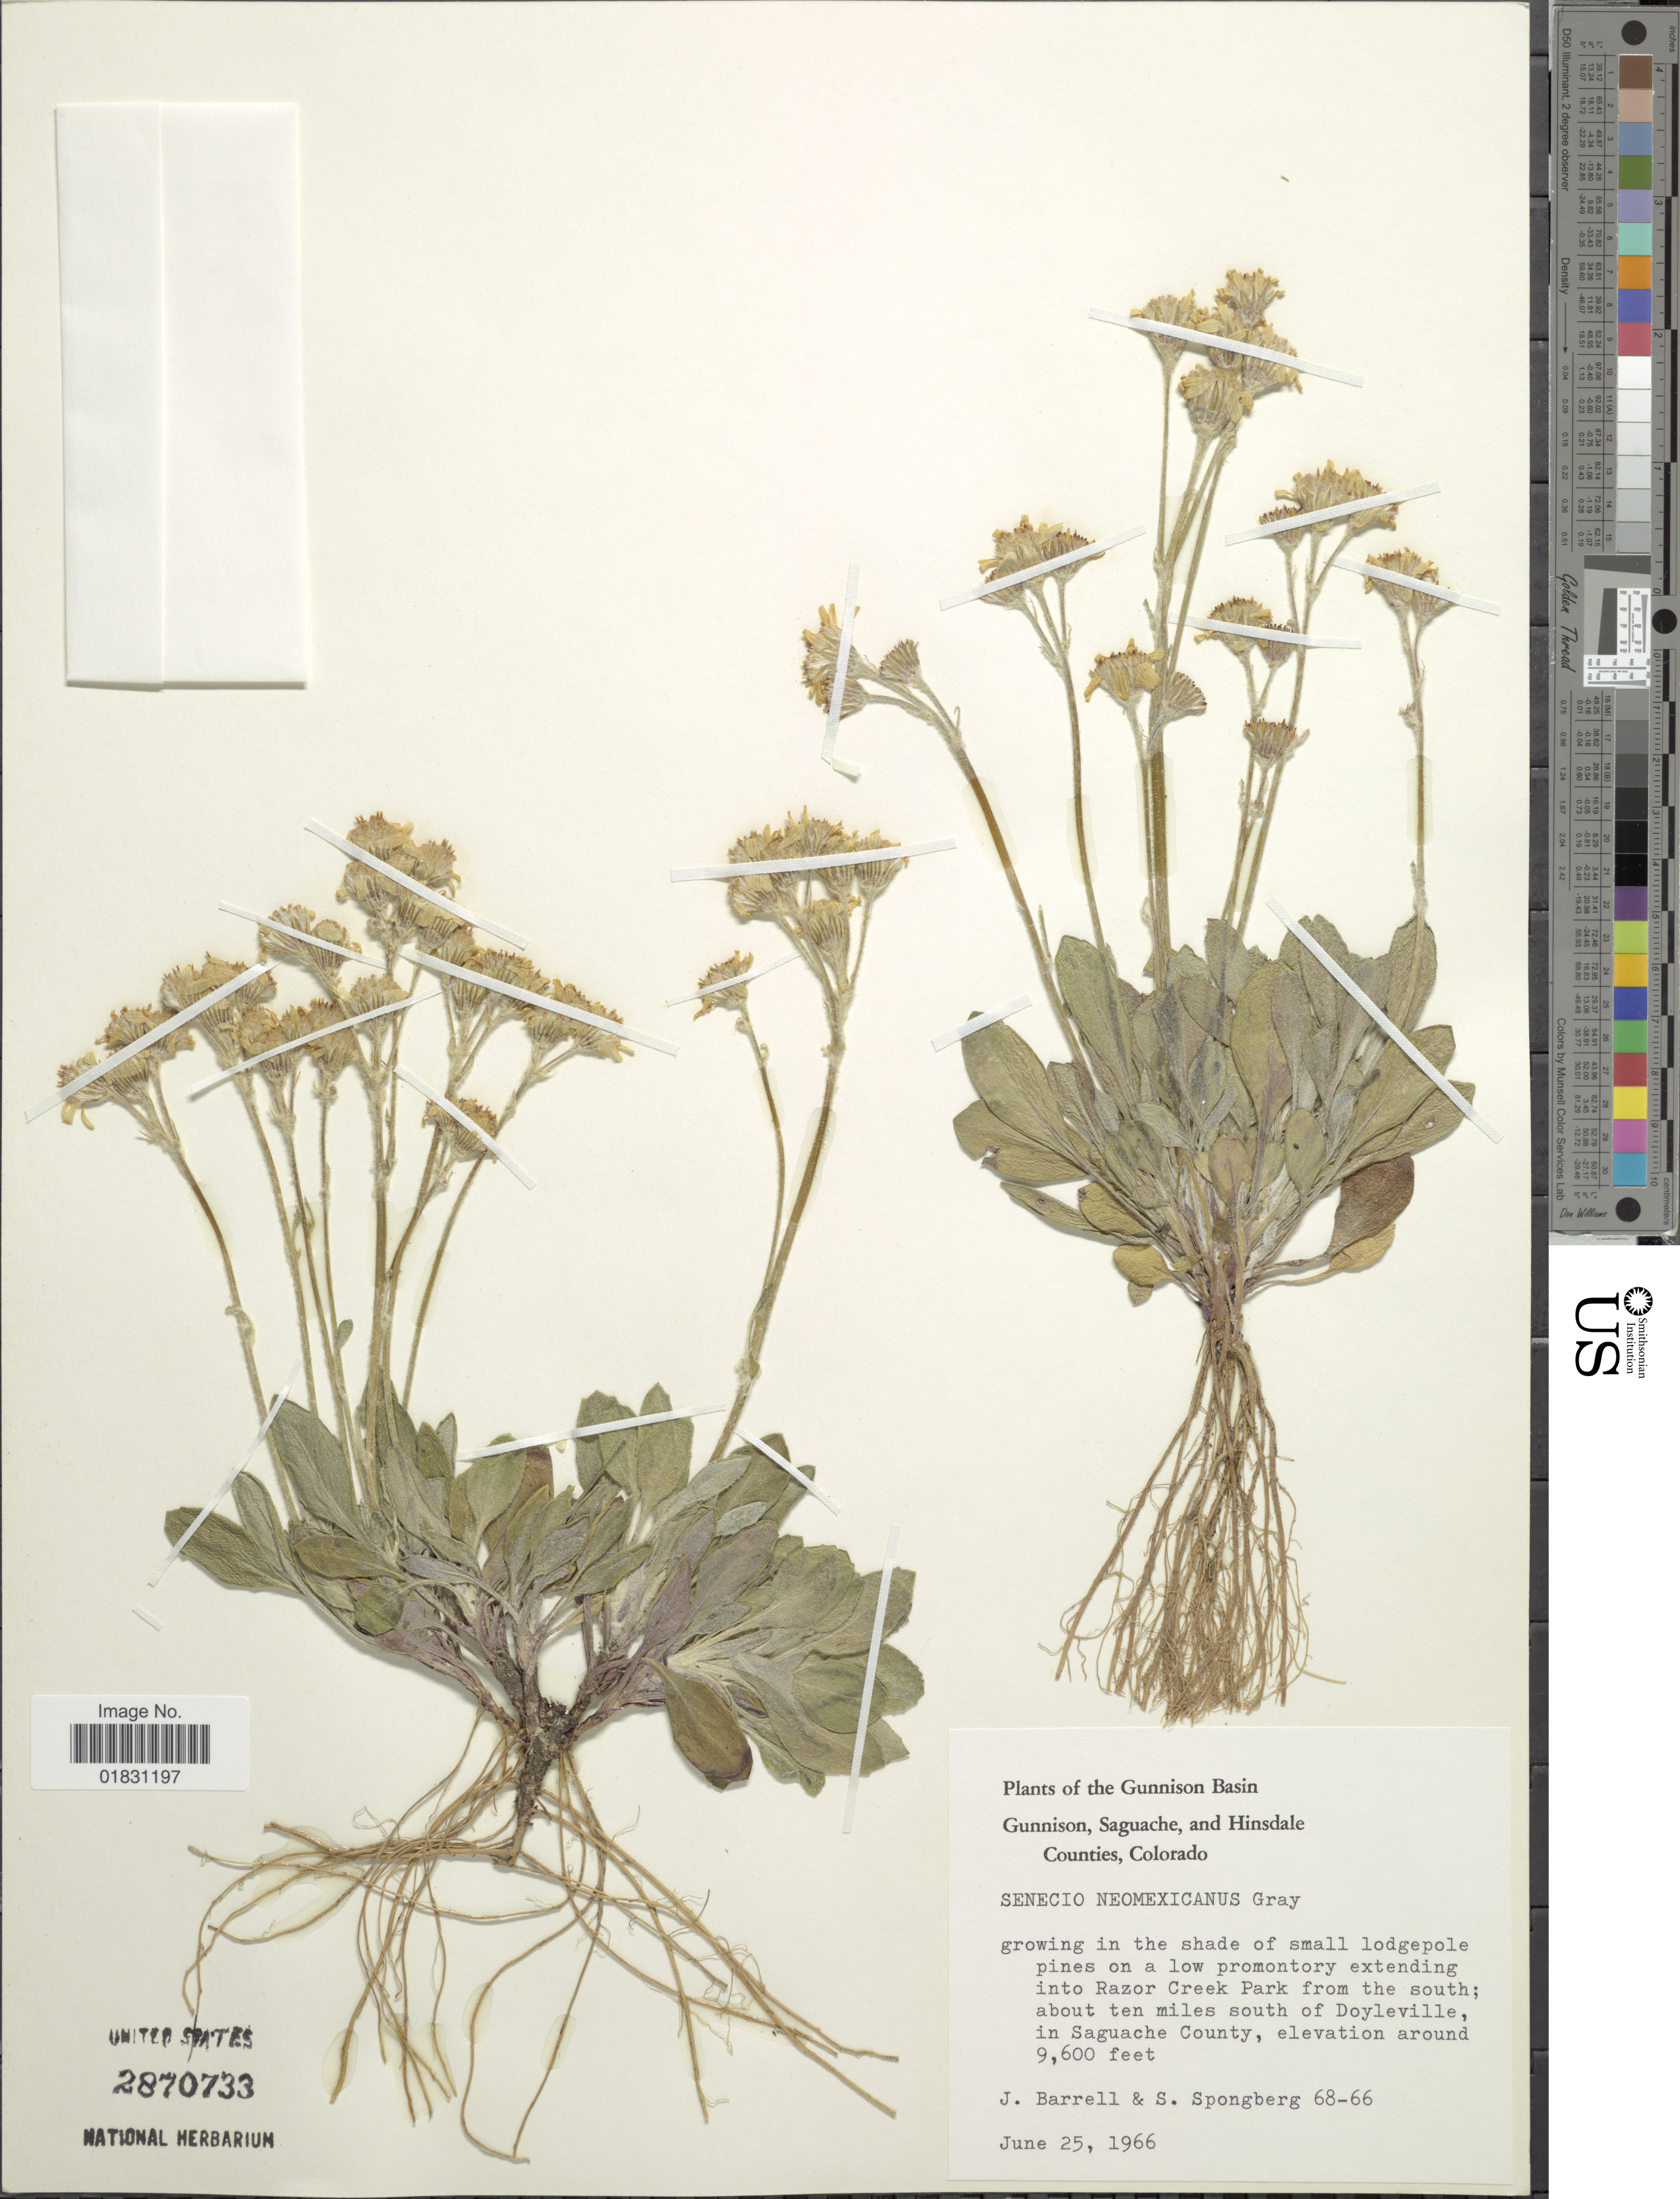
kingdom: Plantae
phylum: Tracheophyta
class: Magnoliopsida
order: Asterales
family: Asteraceae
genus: Packera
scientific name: Packera neomexicana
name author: (A. Gray) W.A. Weber & Á. Löve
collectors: J. Barrell & S. A.Spongberg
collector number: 68-66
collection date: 1966-06-25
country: United States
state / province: Colorado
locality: The Gunnison Basin Gunnison, Saguache, and Hindsale Counties, growing in the shade of small lodgepole pine on alow promontory extending into Razor Creek Park from the south; about ten miles south of Doyleville, in Saguache County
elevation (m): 2926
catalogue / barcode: US 2870733